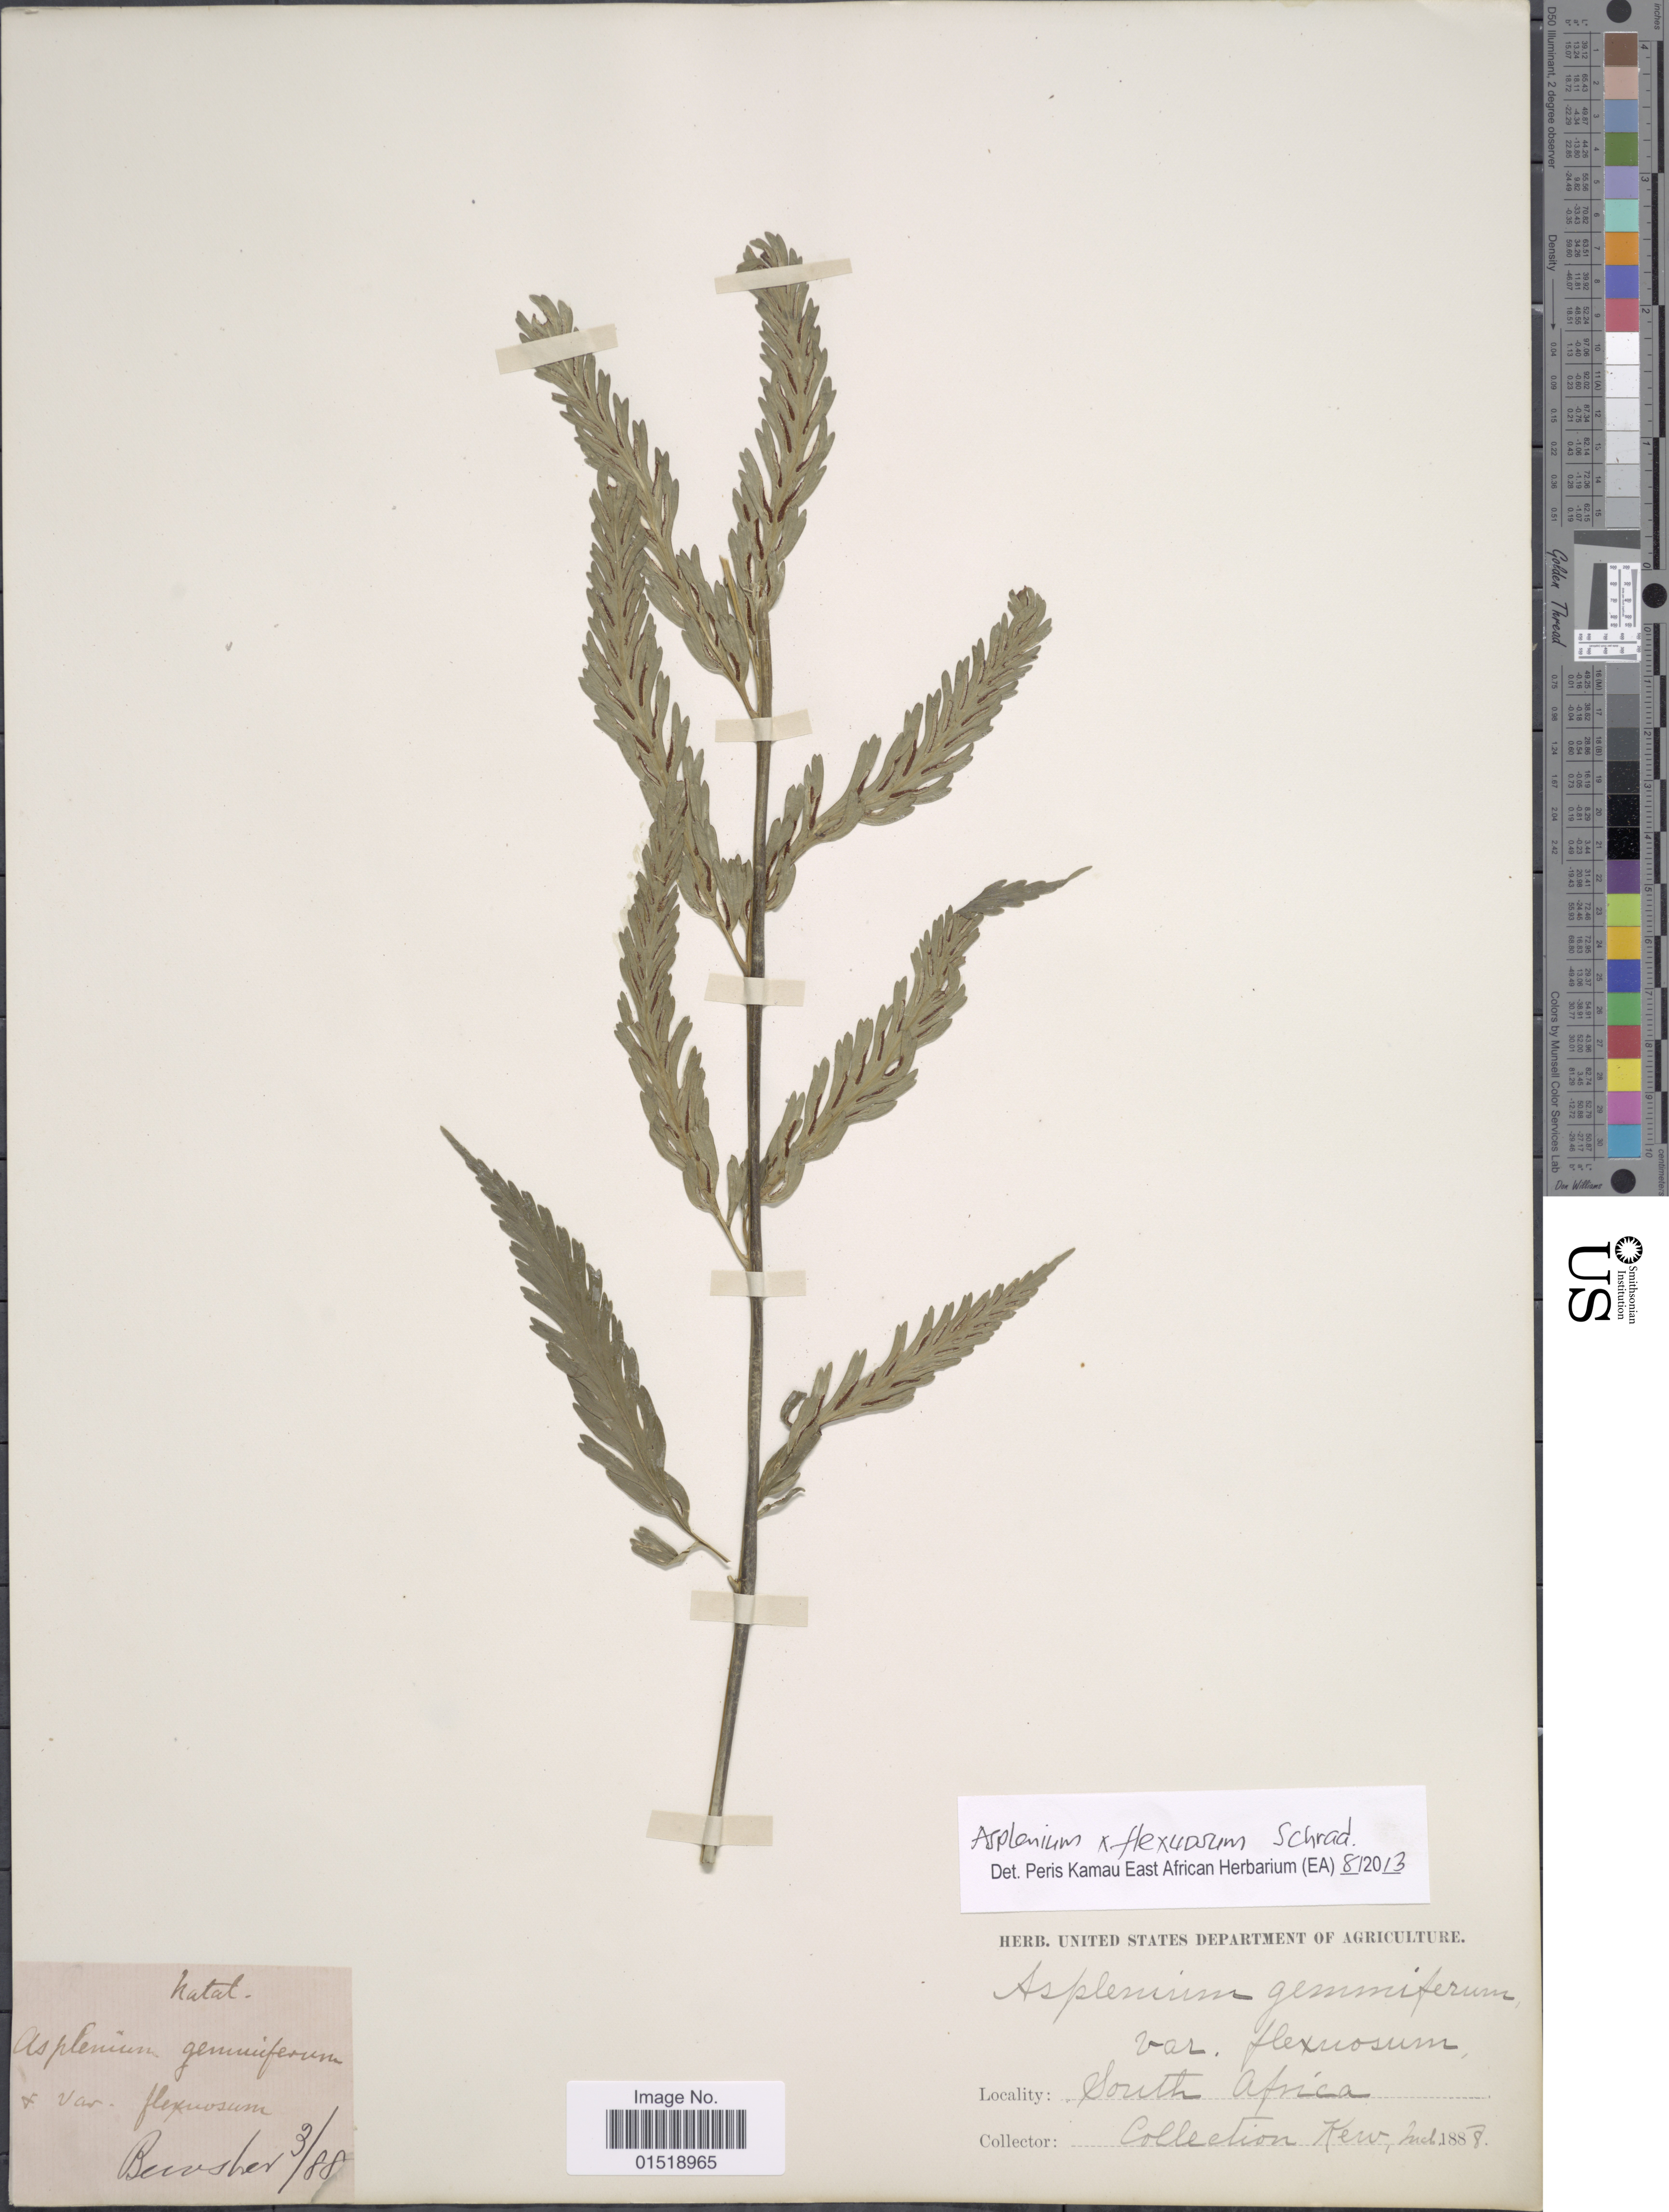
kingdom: Plantae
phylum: Tracheophyta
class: Polypodiopsida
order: Polypodiales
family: Aspleniaceae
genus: Asplenium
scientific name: Asplenium x flexuosum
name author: Schad.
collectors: Bewsher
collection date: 1888-03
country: South Africa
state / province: KwaZulu-Natal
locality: Natal.